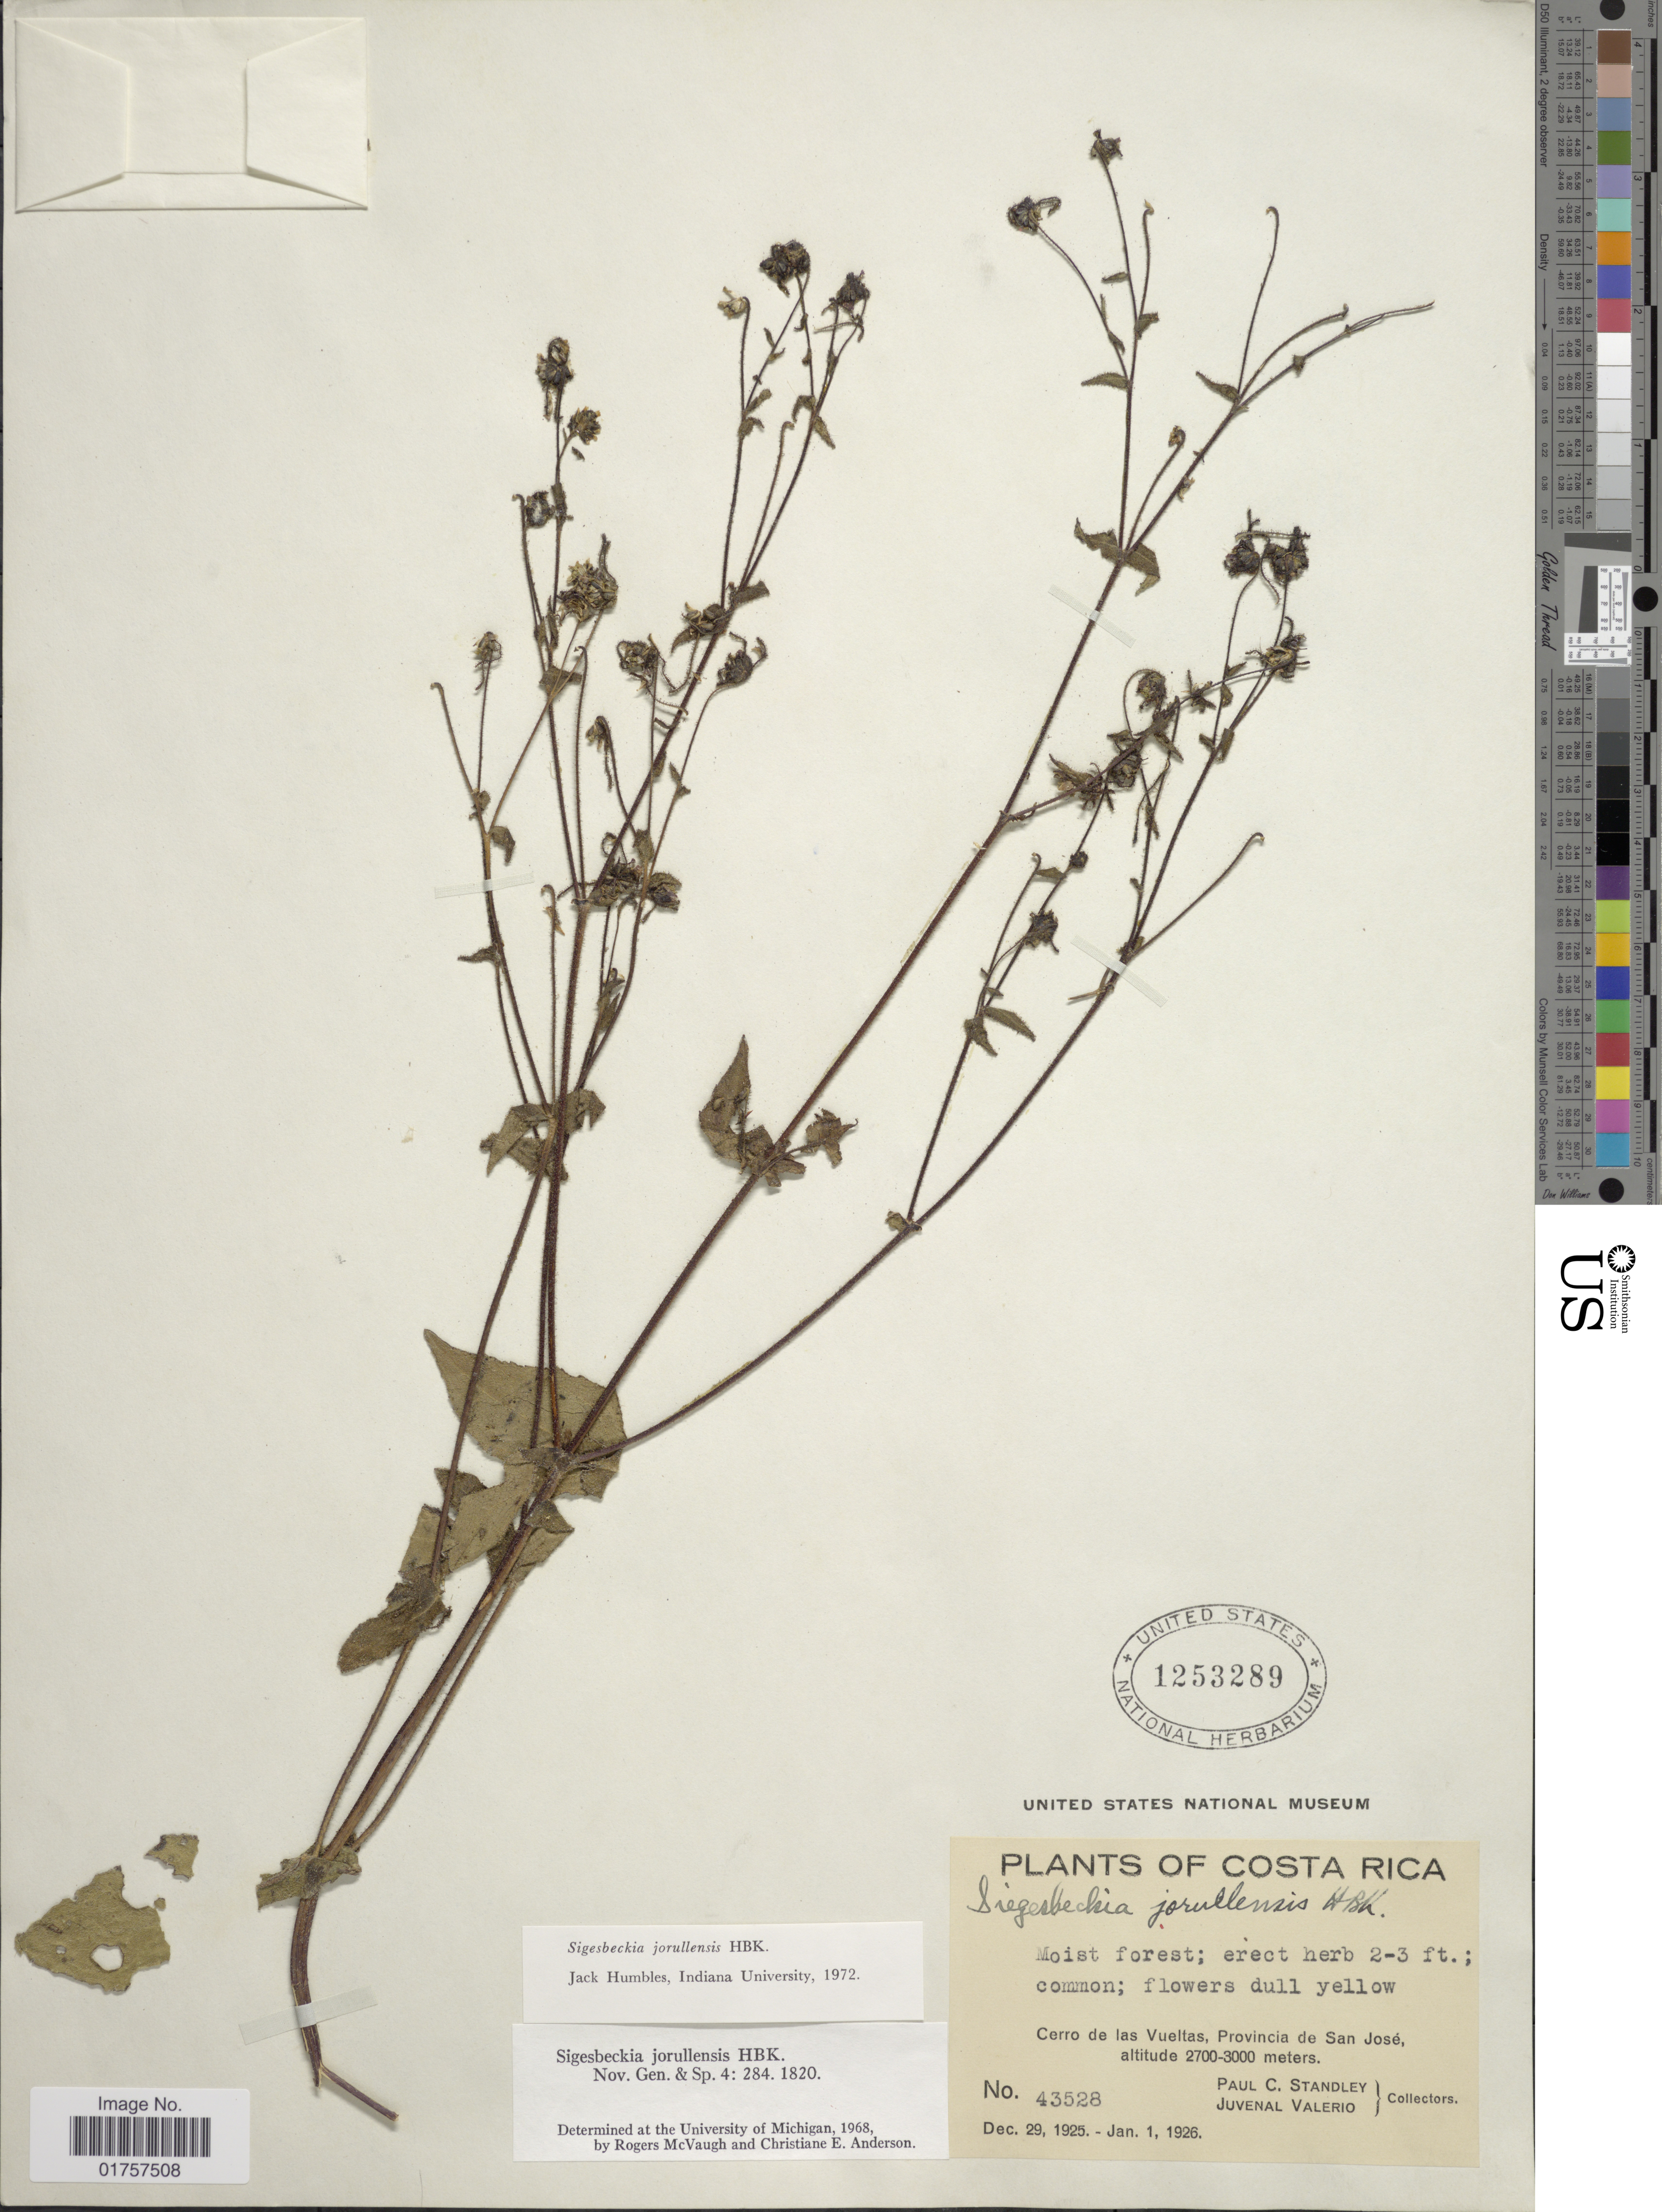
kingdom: Plantae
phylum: Tracheophyta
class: Magnoliopsida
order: Asterales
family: Asteraceae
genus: Sigesbeckia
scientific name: Sigesbeckia jorullensis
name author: Kunth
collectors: P. C. Standley & J. Valerio R.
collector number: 43528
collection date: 1925-12-29/1926-01-01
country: Costa Rica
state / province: San José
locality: Cerro de las Vueltas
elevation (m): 2700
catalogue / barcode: US 1253289